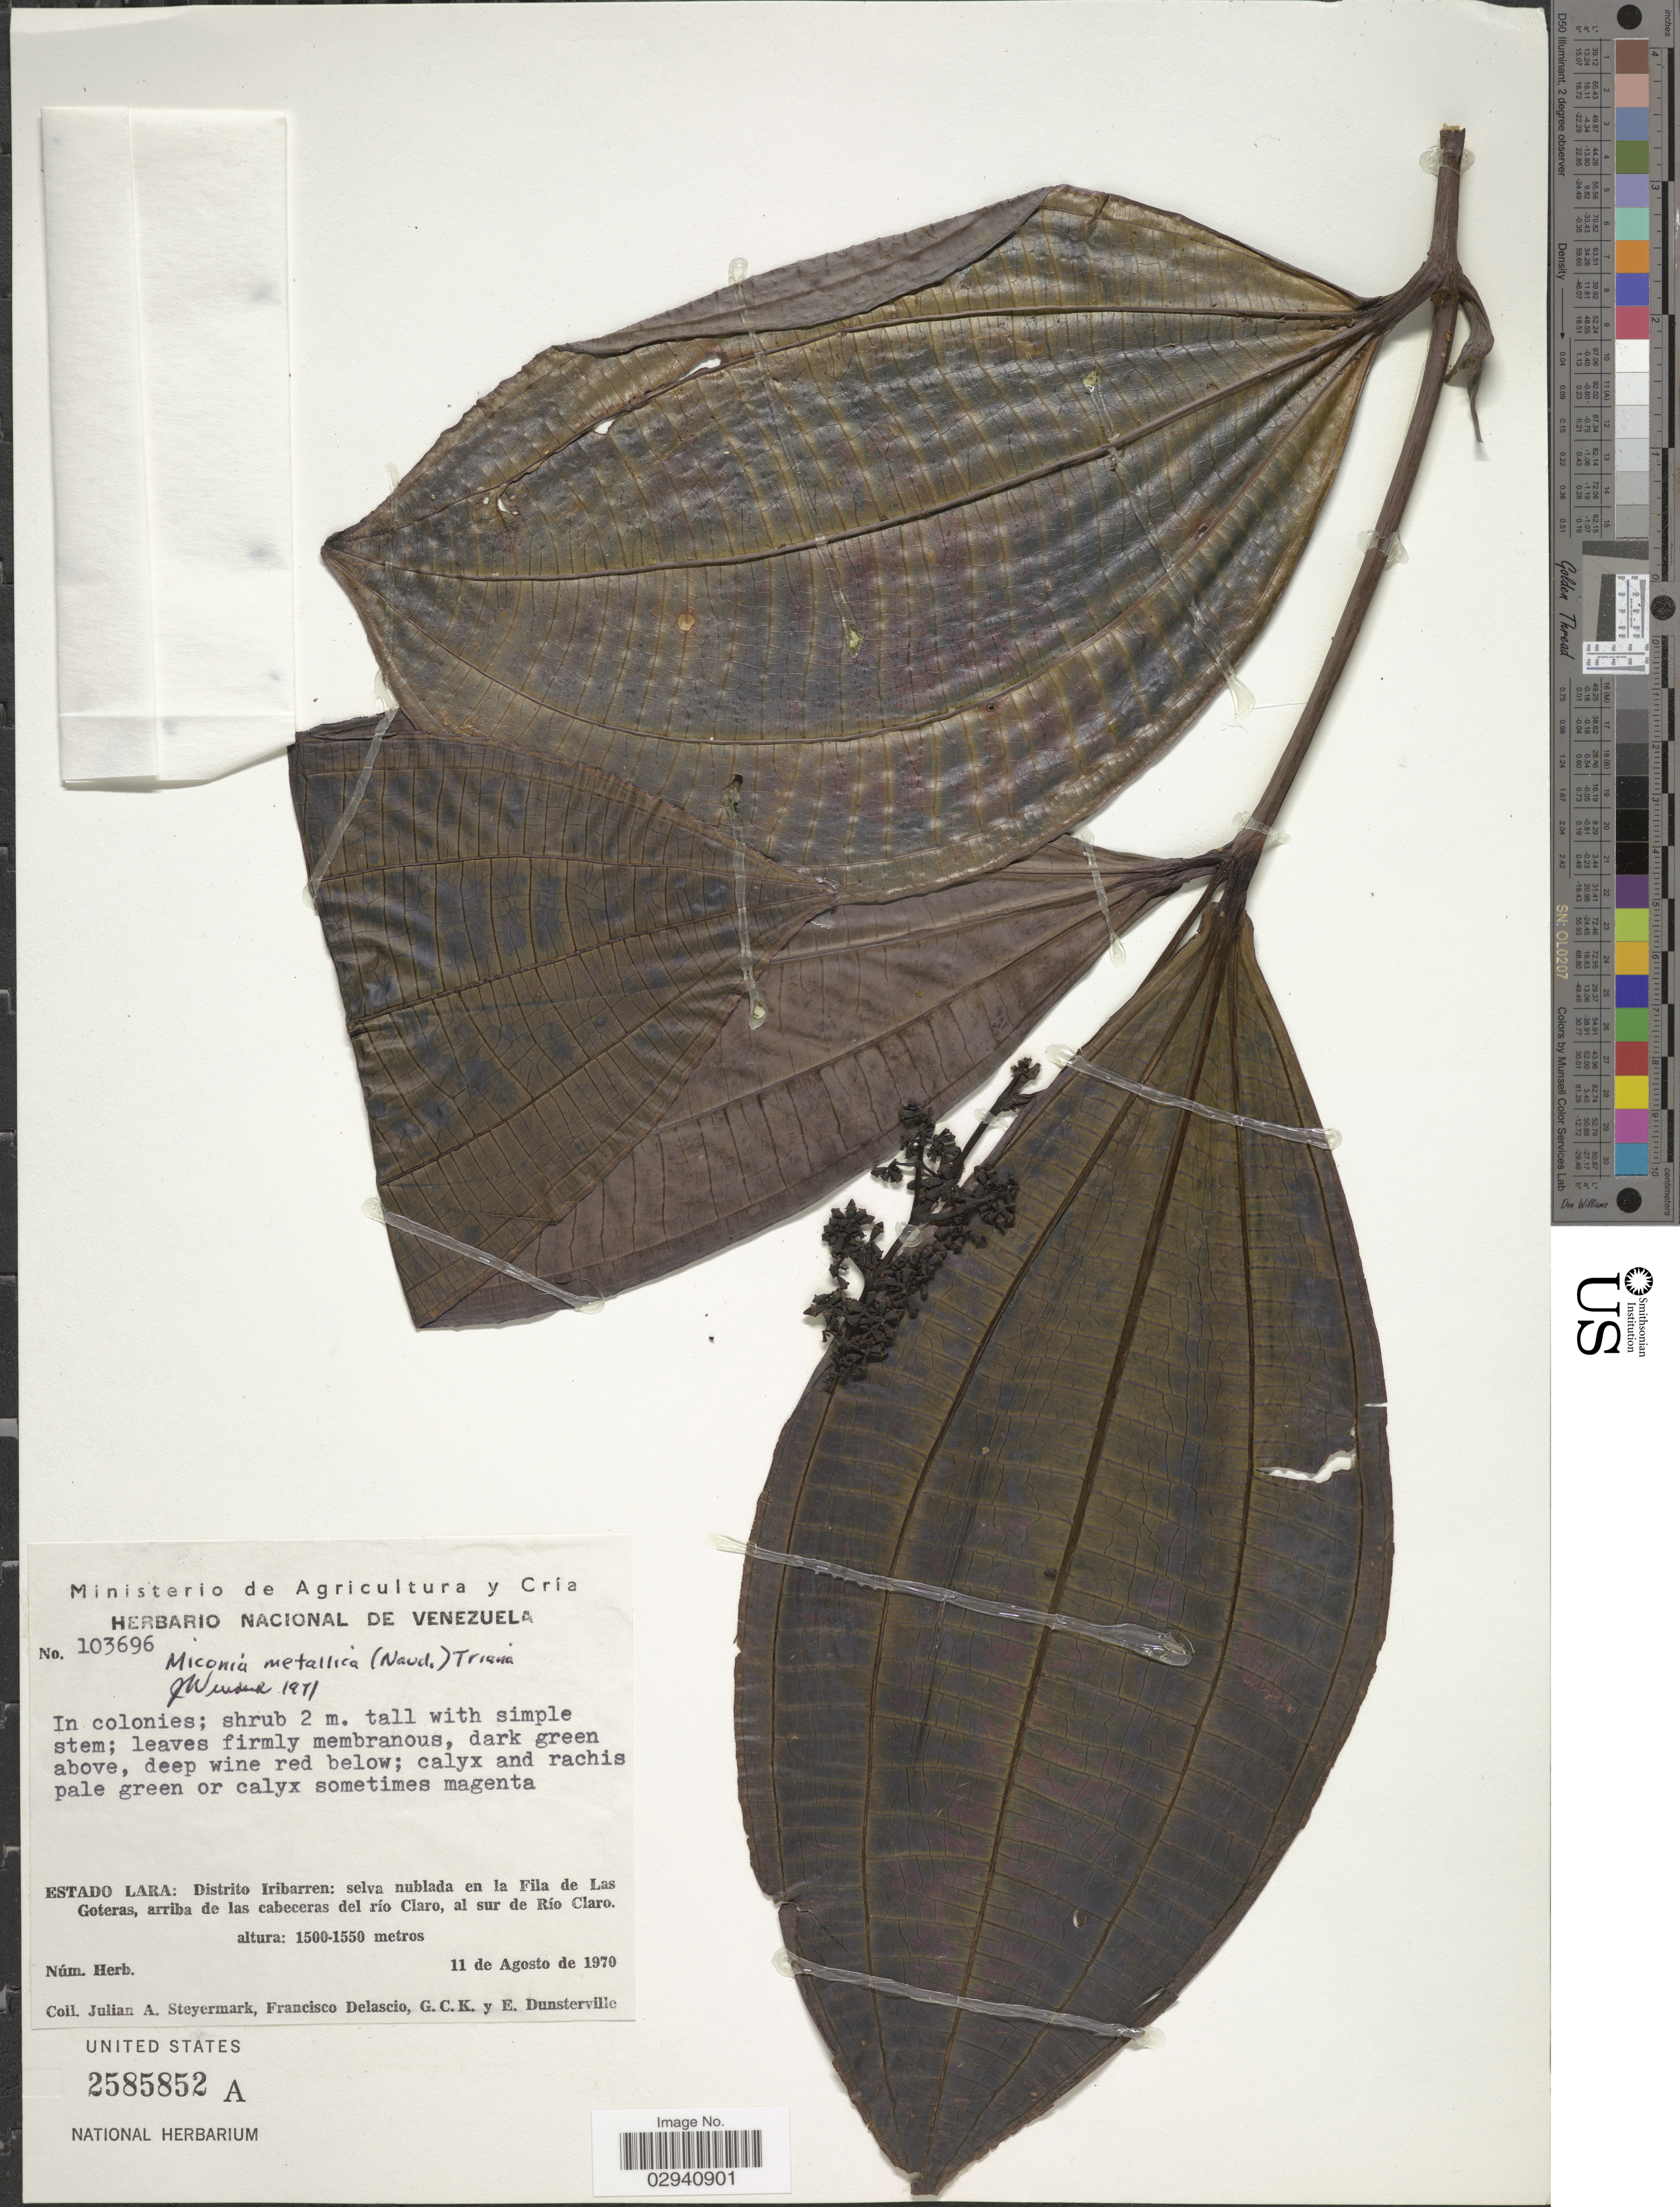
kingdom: Plantae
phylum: Tracheophyta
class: Magnoliopsida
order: Myrtales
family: Melastomataceae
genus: Miconia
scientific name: Miconia metallica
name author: (Naudin) Triana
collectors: J. Steyermark, F. Delascio, G. C. K. Dunsterville & E. Dunsterville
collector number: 103696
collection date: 1970-08-11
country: Venezuela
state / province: Lara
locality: Distrito Iribarren: selva nublada en la Fila de Las Goteras, arriba de las cabeceras del río Claro, al sur de Río Claro.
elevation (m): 1500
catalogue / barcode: US 2585852A